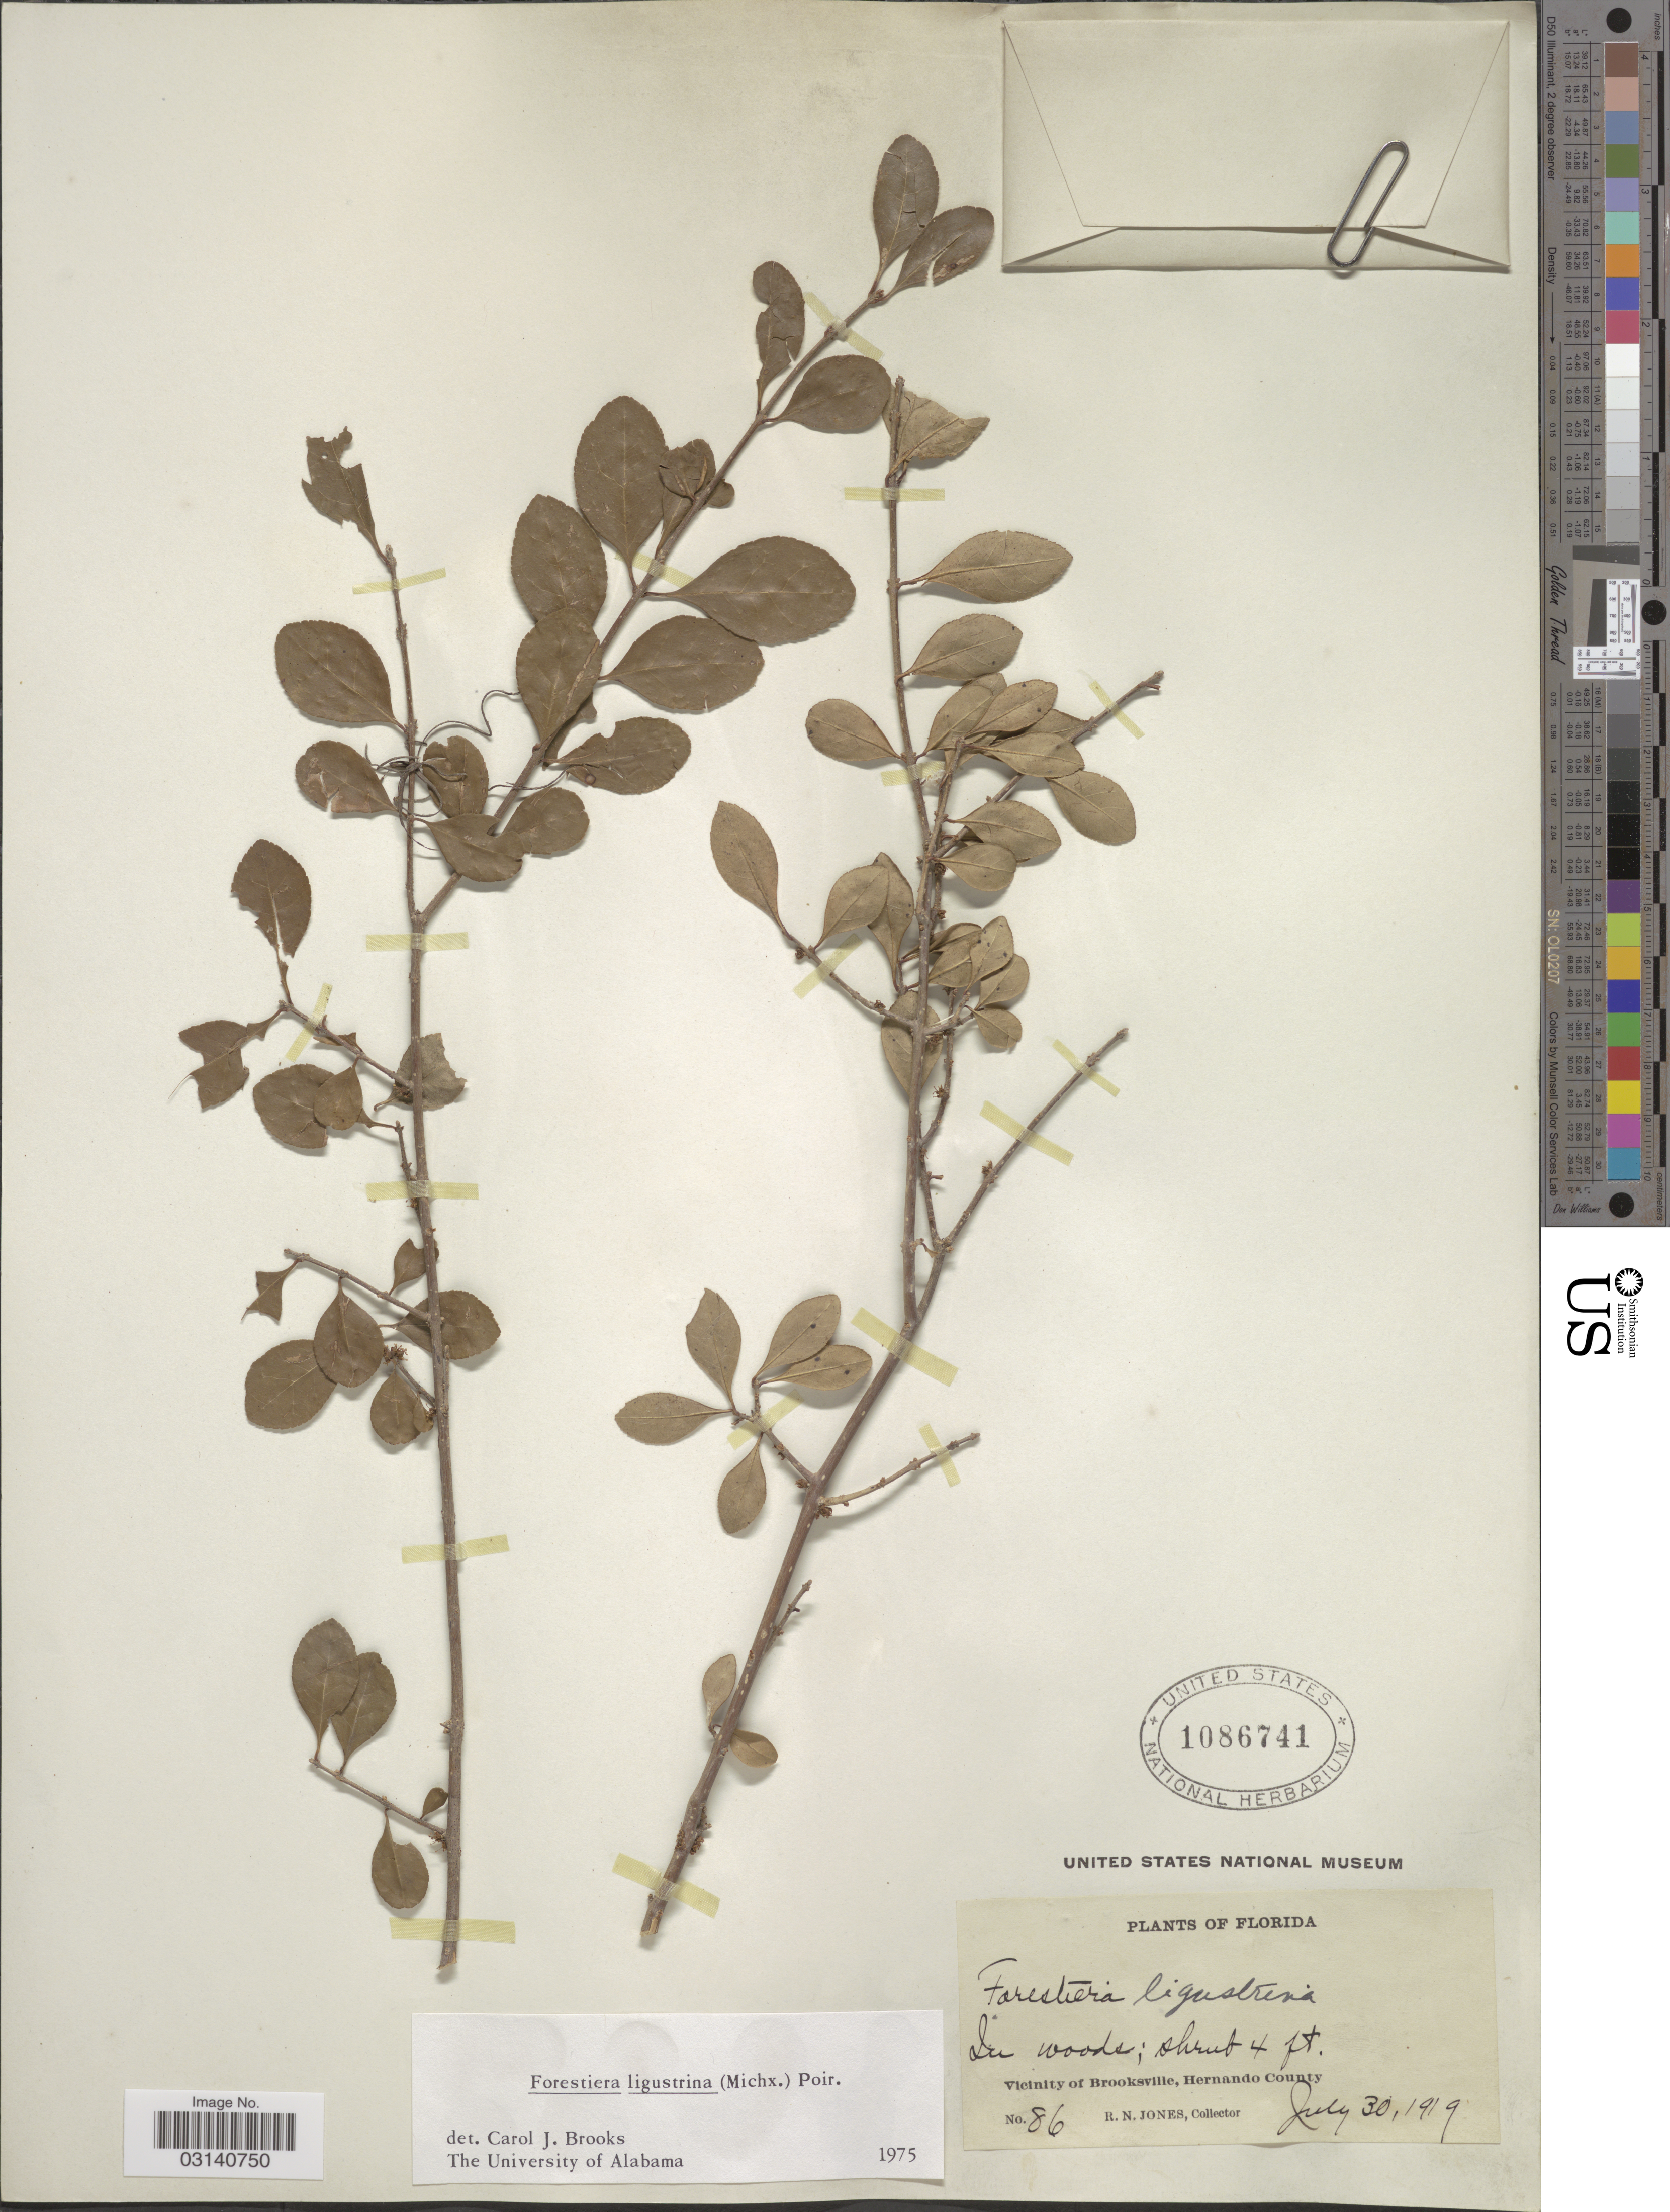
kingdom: Plantae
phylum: Tracheophyta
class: Magnoliopsida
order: Lamiales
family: Oleaceae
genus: Forestiera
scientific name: Forestiera ligustrina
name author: (Michx.) Poir.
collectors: R. N. Jones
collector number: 86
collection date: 1919-07-30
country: United States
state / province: Florida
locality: Vicinity of Brooksville, Hernando County.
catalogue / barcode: US 1086741